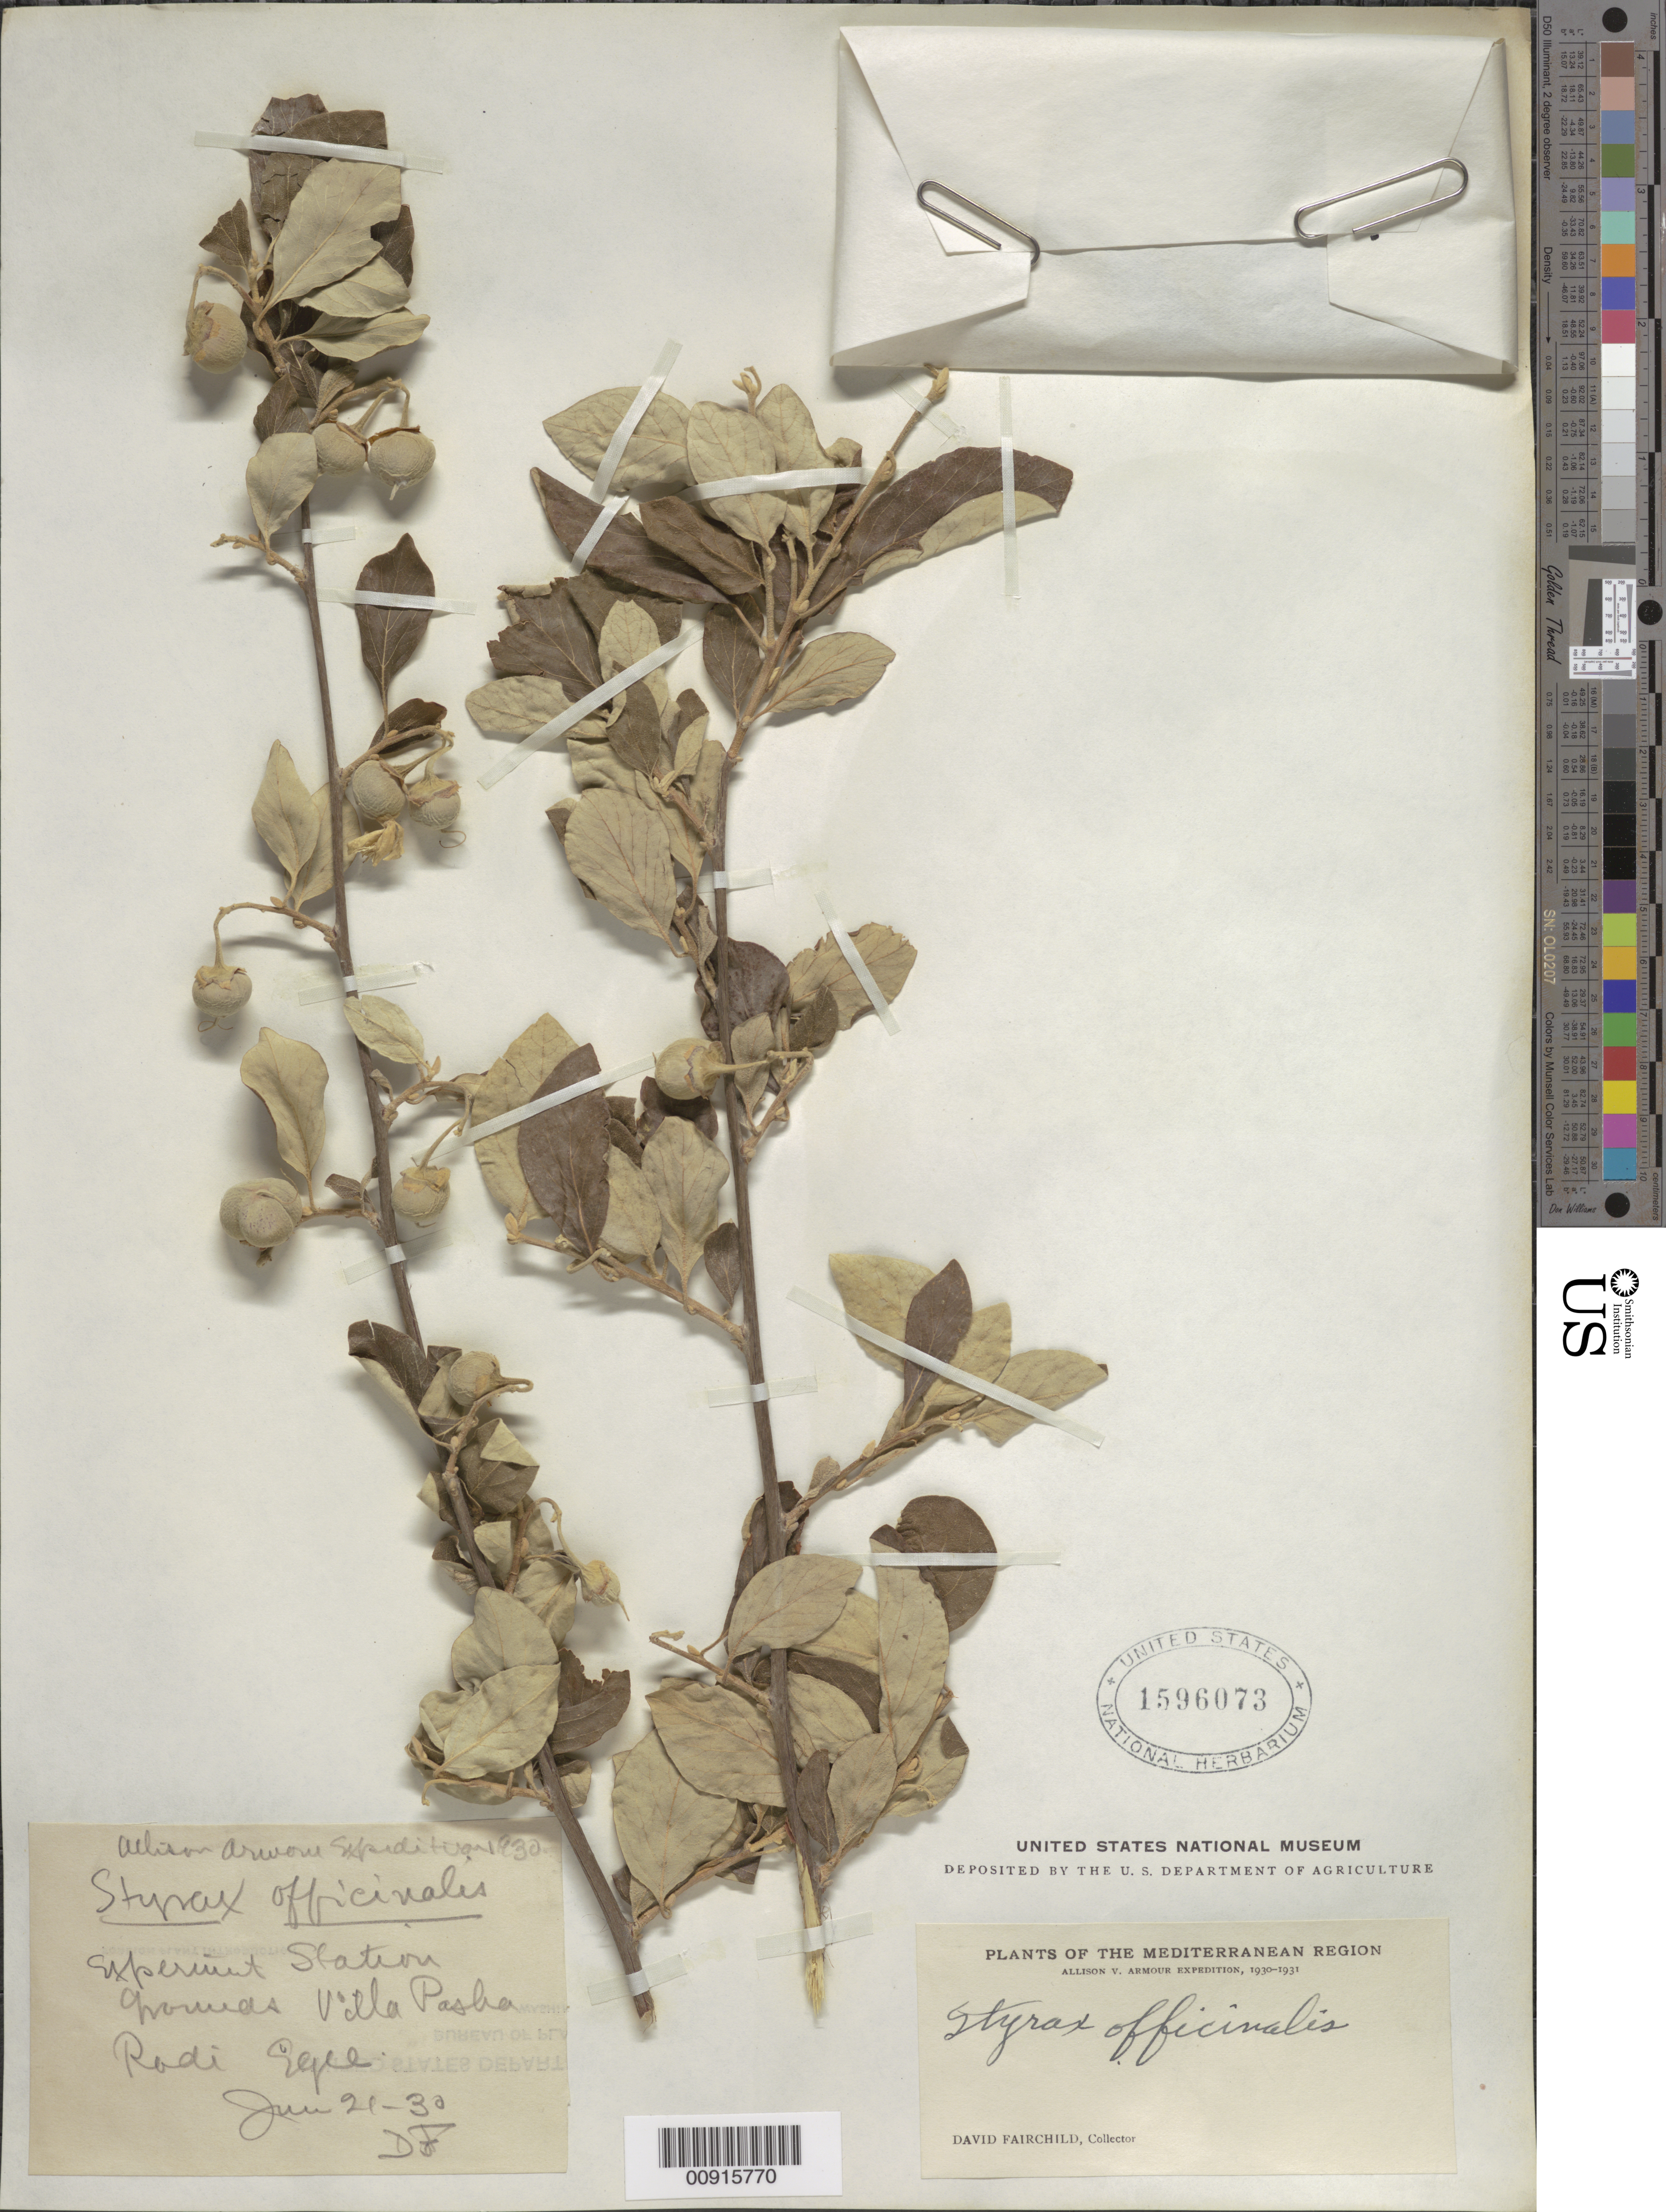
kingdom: Plantae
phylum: Tracheophyta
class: Magnoliopsida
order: Ericales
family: Styracaceae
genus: Styrax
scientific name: Styrax officinalis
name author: L.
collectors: D. Fairchild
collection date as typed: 21 Jun 1930 to 30 Jun 1930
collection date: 1930-06-21/1930-06-30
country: Greece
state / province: South Aegean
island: Rhodes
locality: Experiment Station Grounds Villa Pasha Rodi.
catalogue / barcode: US 1596073